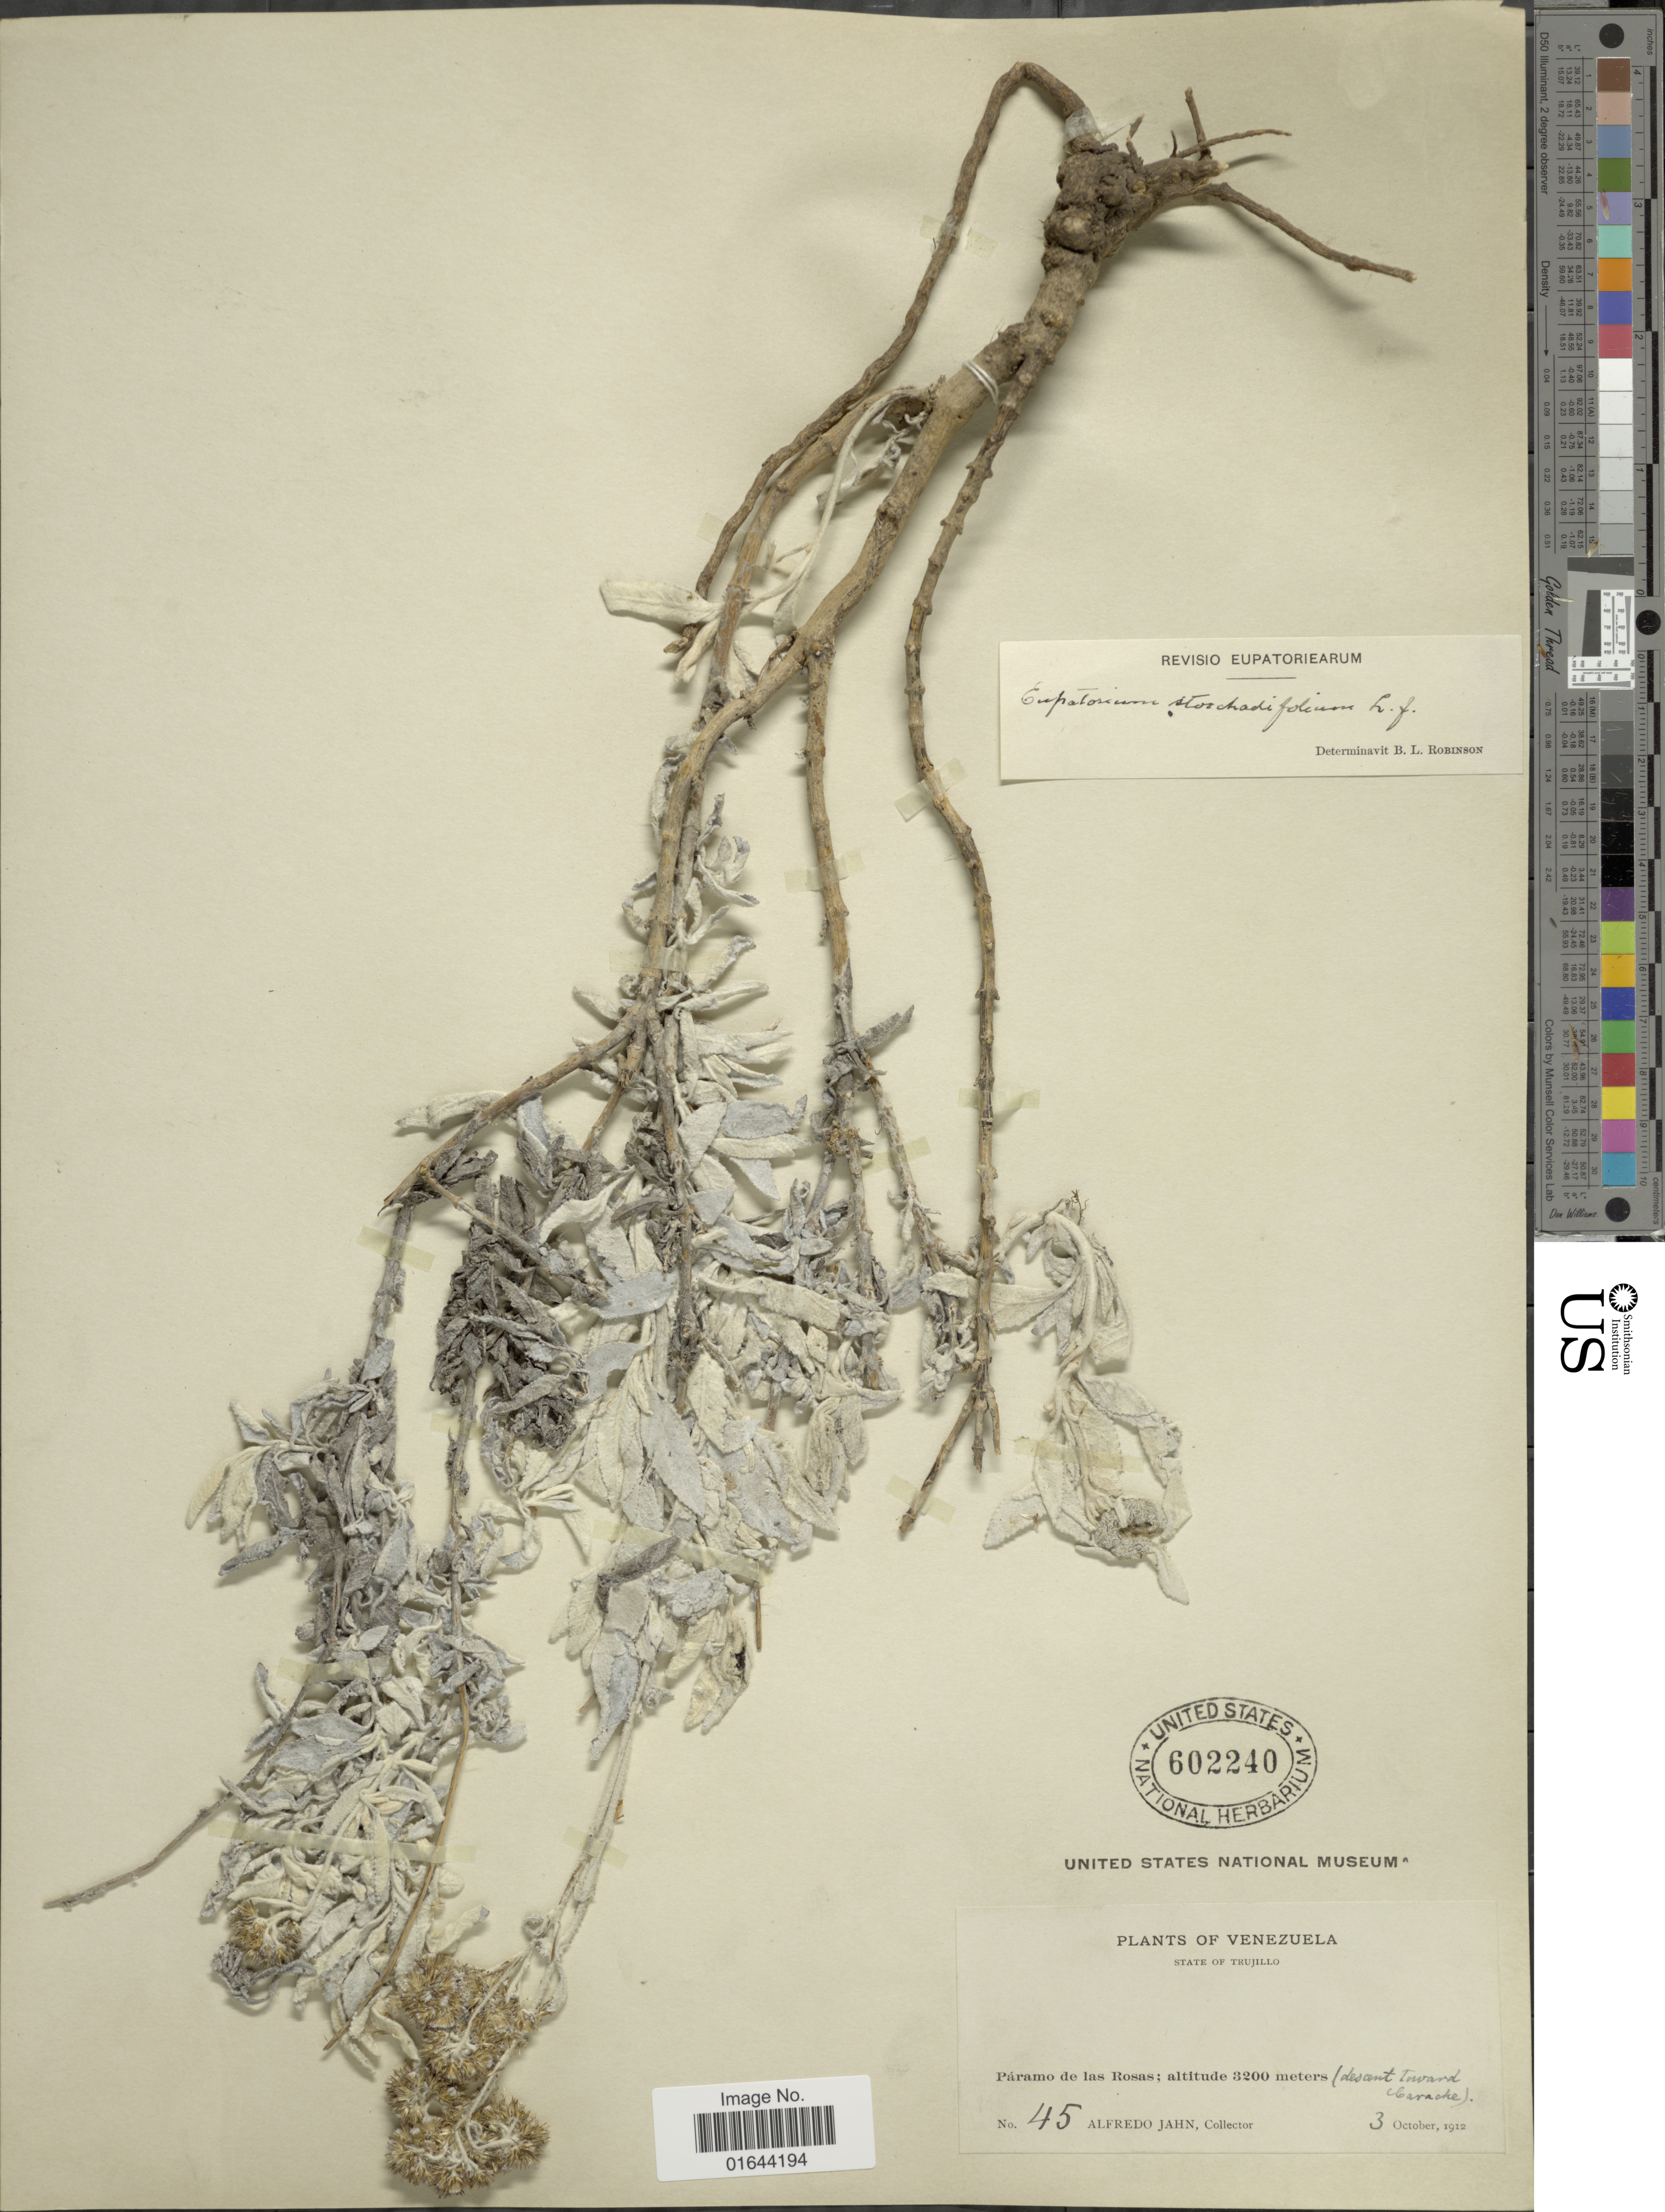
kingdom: Plantae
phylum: Tracheophyta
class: Magnoliopsida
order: Asterales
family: Asteraceae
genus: Lourteigia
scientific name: Lourteigia stoechadifolia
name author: (L. f.) R.M. King & H. Rob.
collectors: A. Jahn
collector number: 45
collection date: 1912-10-03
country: Venezuela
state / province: Trujillo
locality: Trujilo, Paramo de las Rosas.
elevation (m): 3200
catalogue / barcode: US 602240